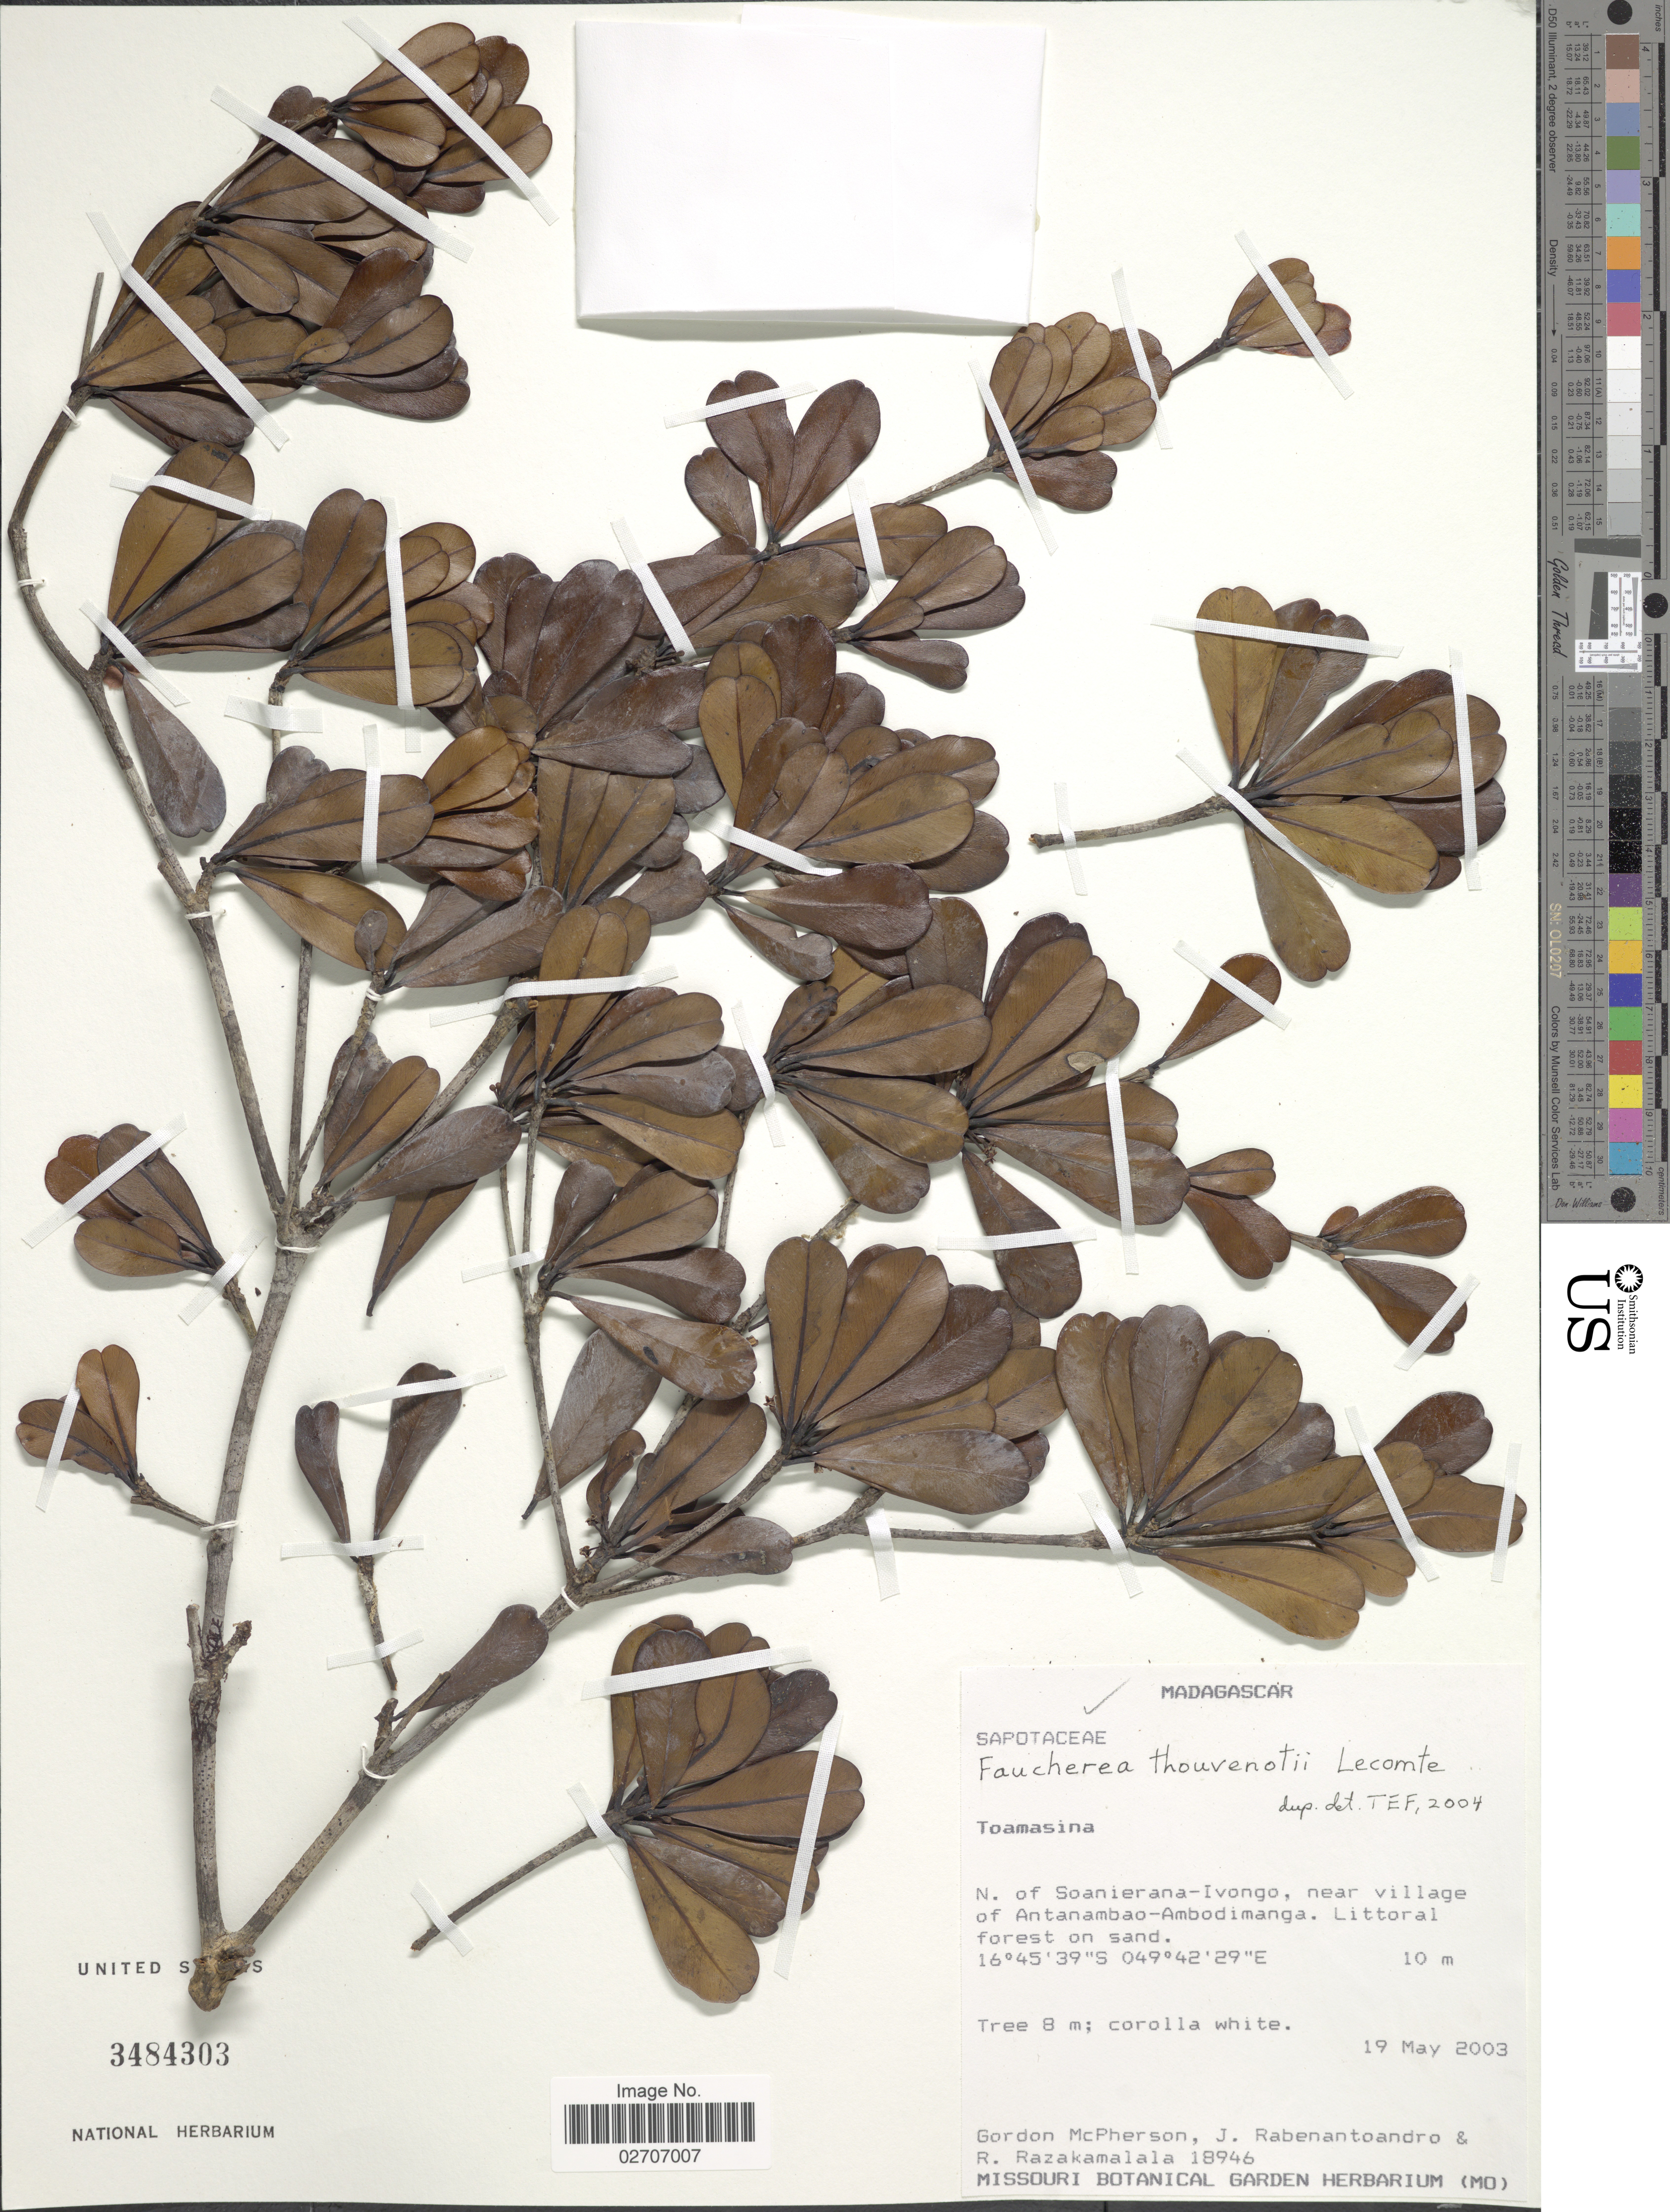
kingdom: Plantae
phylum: Tracheophyta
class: Magnoliopsida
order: Ericales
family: Sapotaceae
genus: Faucherea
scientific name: Faucherea thouvenotii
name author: Lecomte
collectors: G. D. McPherson, J. Rabenantoandro & R. Razakamalala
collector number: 18946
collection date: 2003-05-19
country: Madagascar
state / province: Analanjirofo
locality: N. of Soanierana-Ivongo, near village of Antanambao-Ambodimanga. Littoral forest on sand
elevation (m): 10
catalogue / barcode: US 3484303